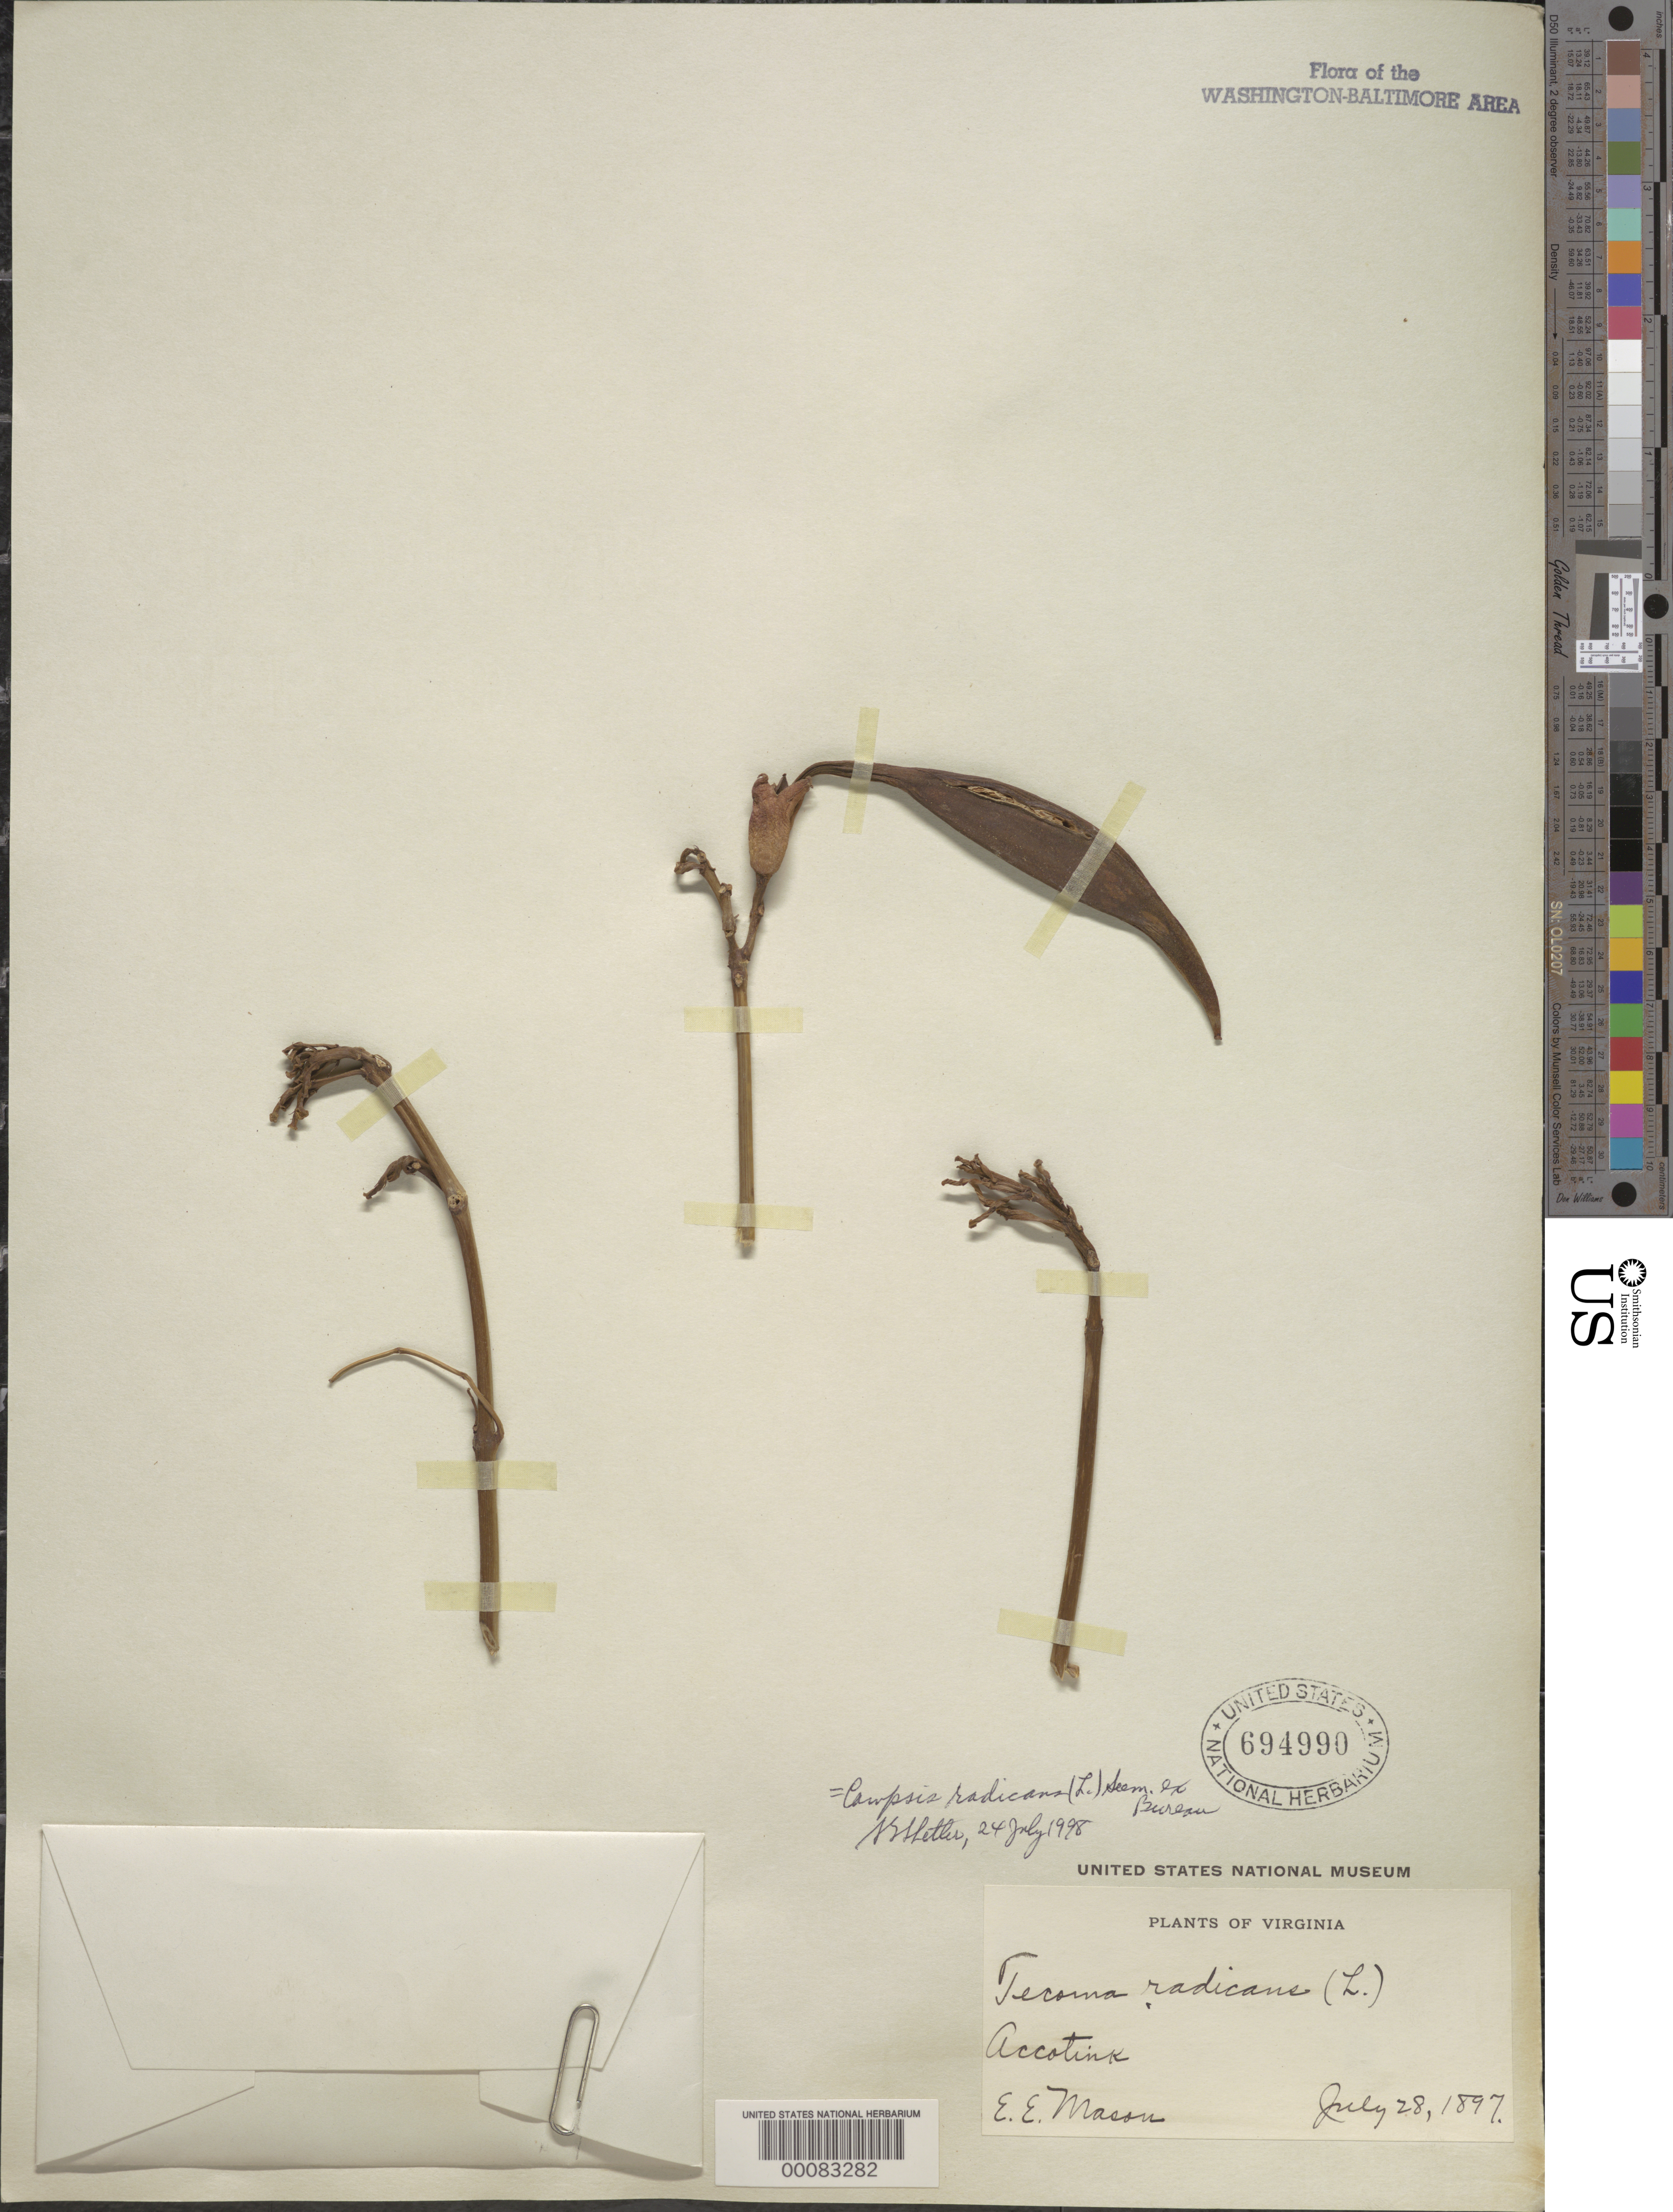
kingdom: Plantae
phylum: Tracheophyta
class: Magnoliopsida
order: Lamiales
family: Bignoniaceae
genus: Campsis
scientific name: Campsis radicans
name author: (L.) Seem.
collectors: E. Mason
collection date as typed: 28 Jul 1897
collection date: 1897-07-28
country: United States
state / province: Virginia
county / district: Fairfax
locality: Accotink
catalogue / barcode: US 694990